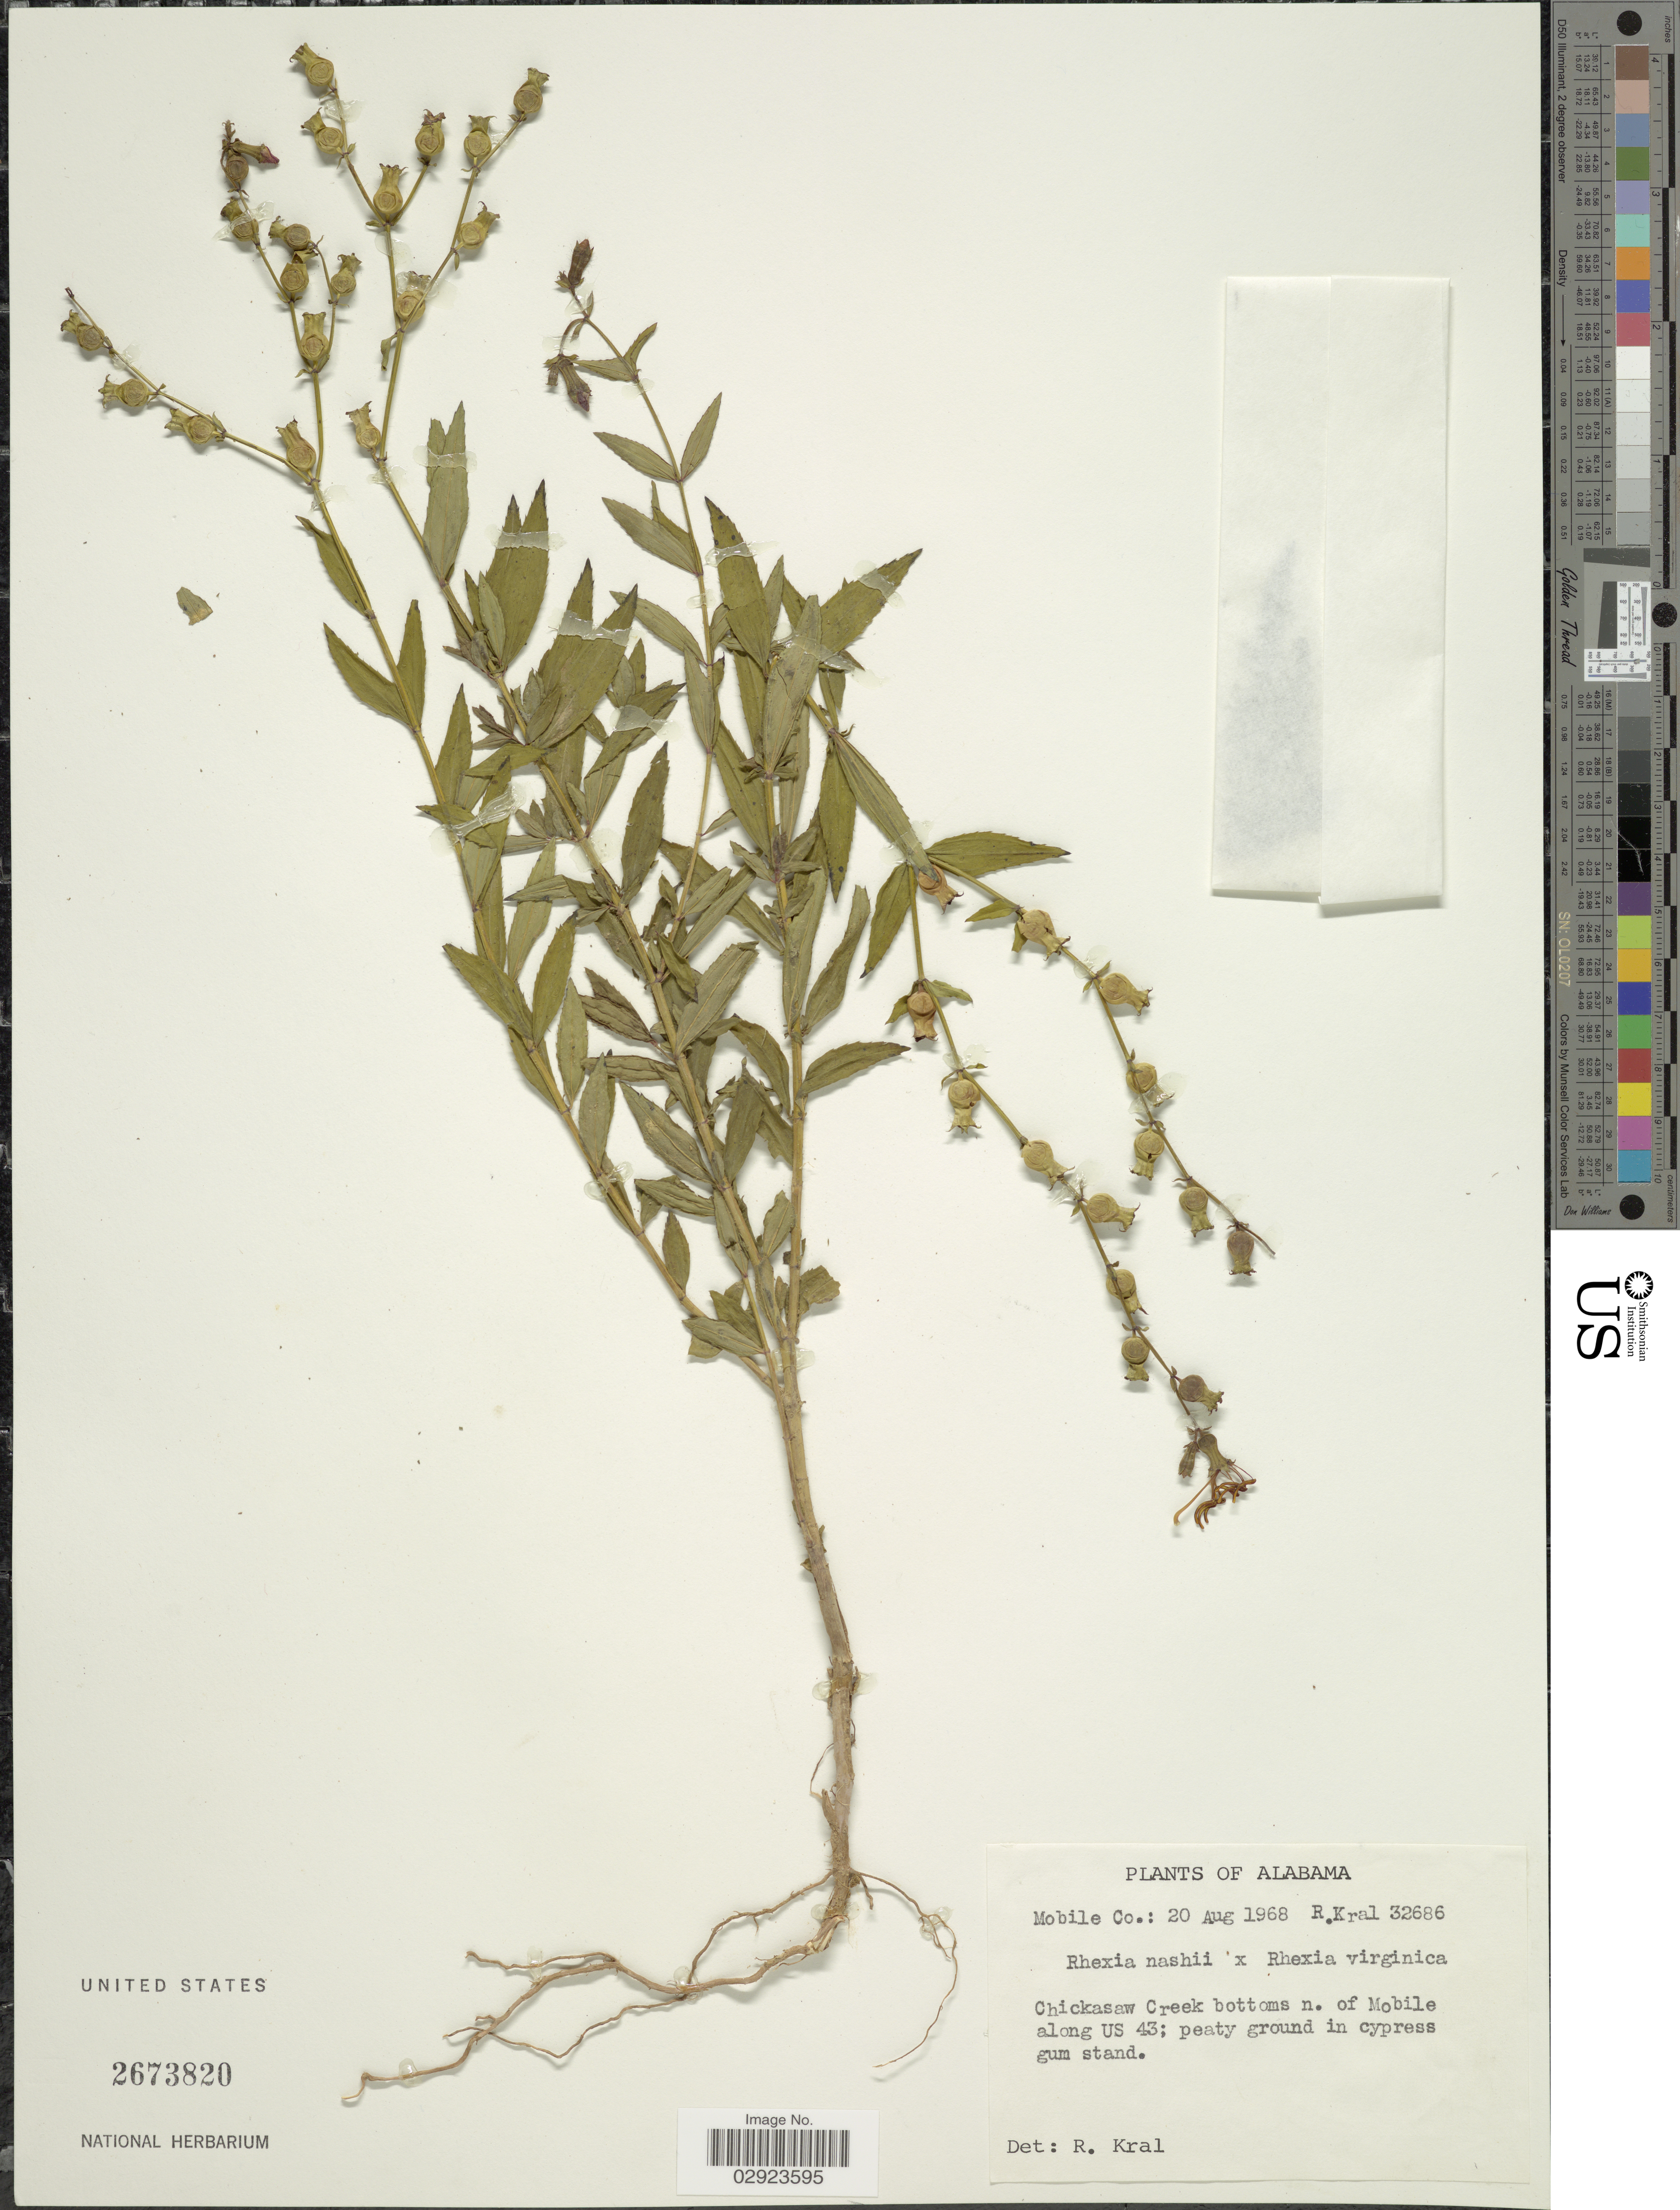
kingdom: Plantae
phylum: Tracheophyta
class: Magnoliopsida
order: Myrtales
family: Melastomataceae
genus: Rhexia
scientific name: Rhexia nashii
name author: Small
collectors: R. Kral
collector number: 32686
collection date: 1968-08-20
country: United States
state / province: Alabama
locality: Mobile Co. Chickasaw Creek bottoms n. of Mobile along US 43.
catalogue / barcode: US 2673820